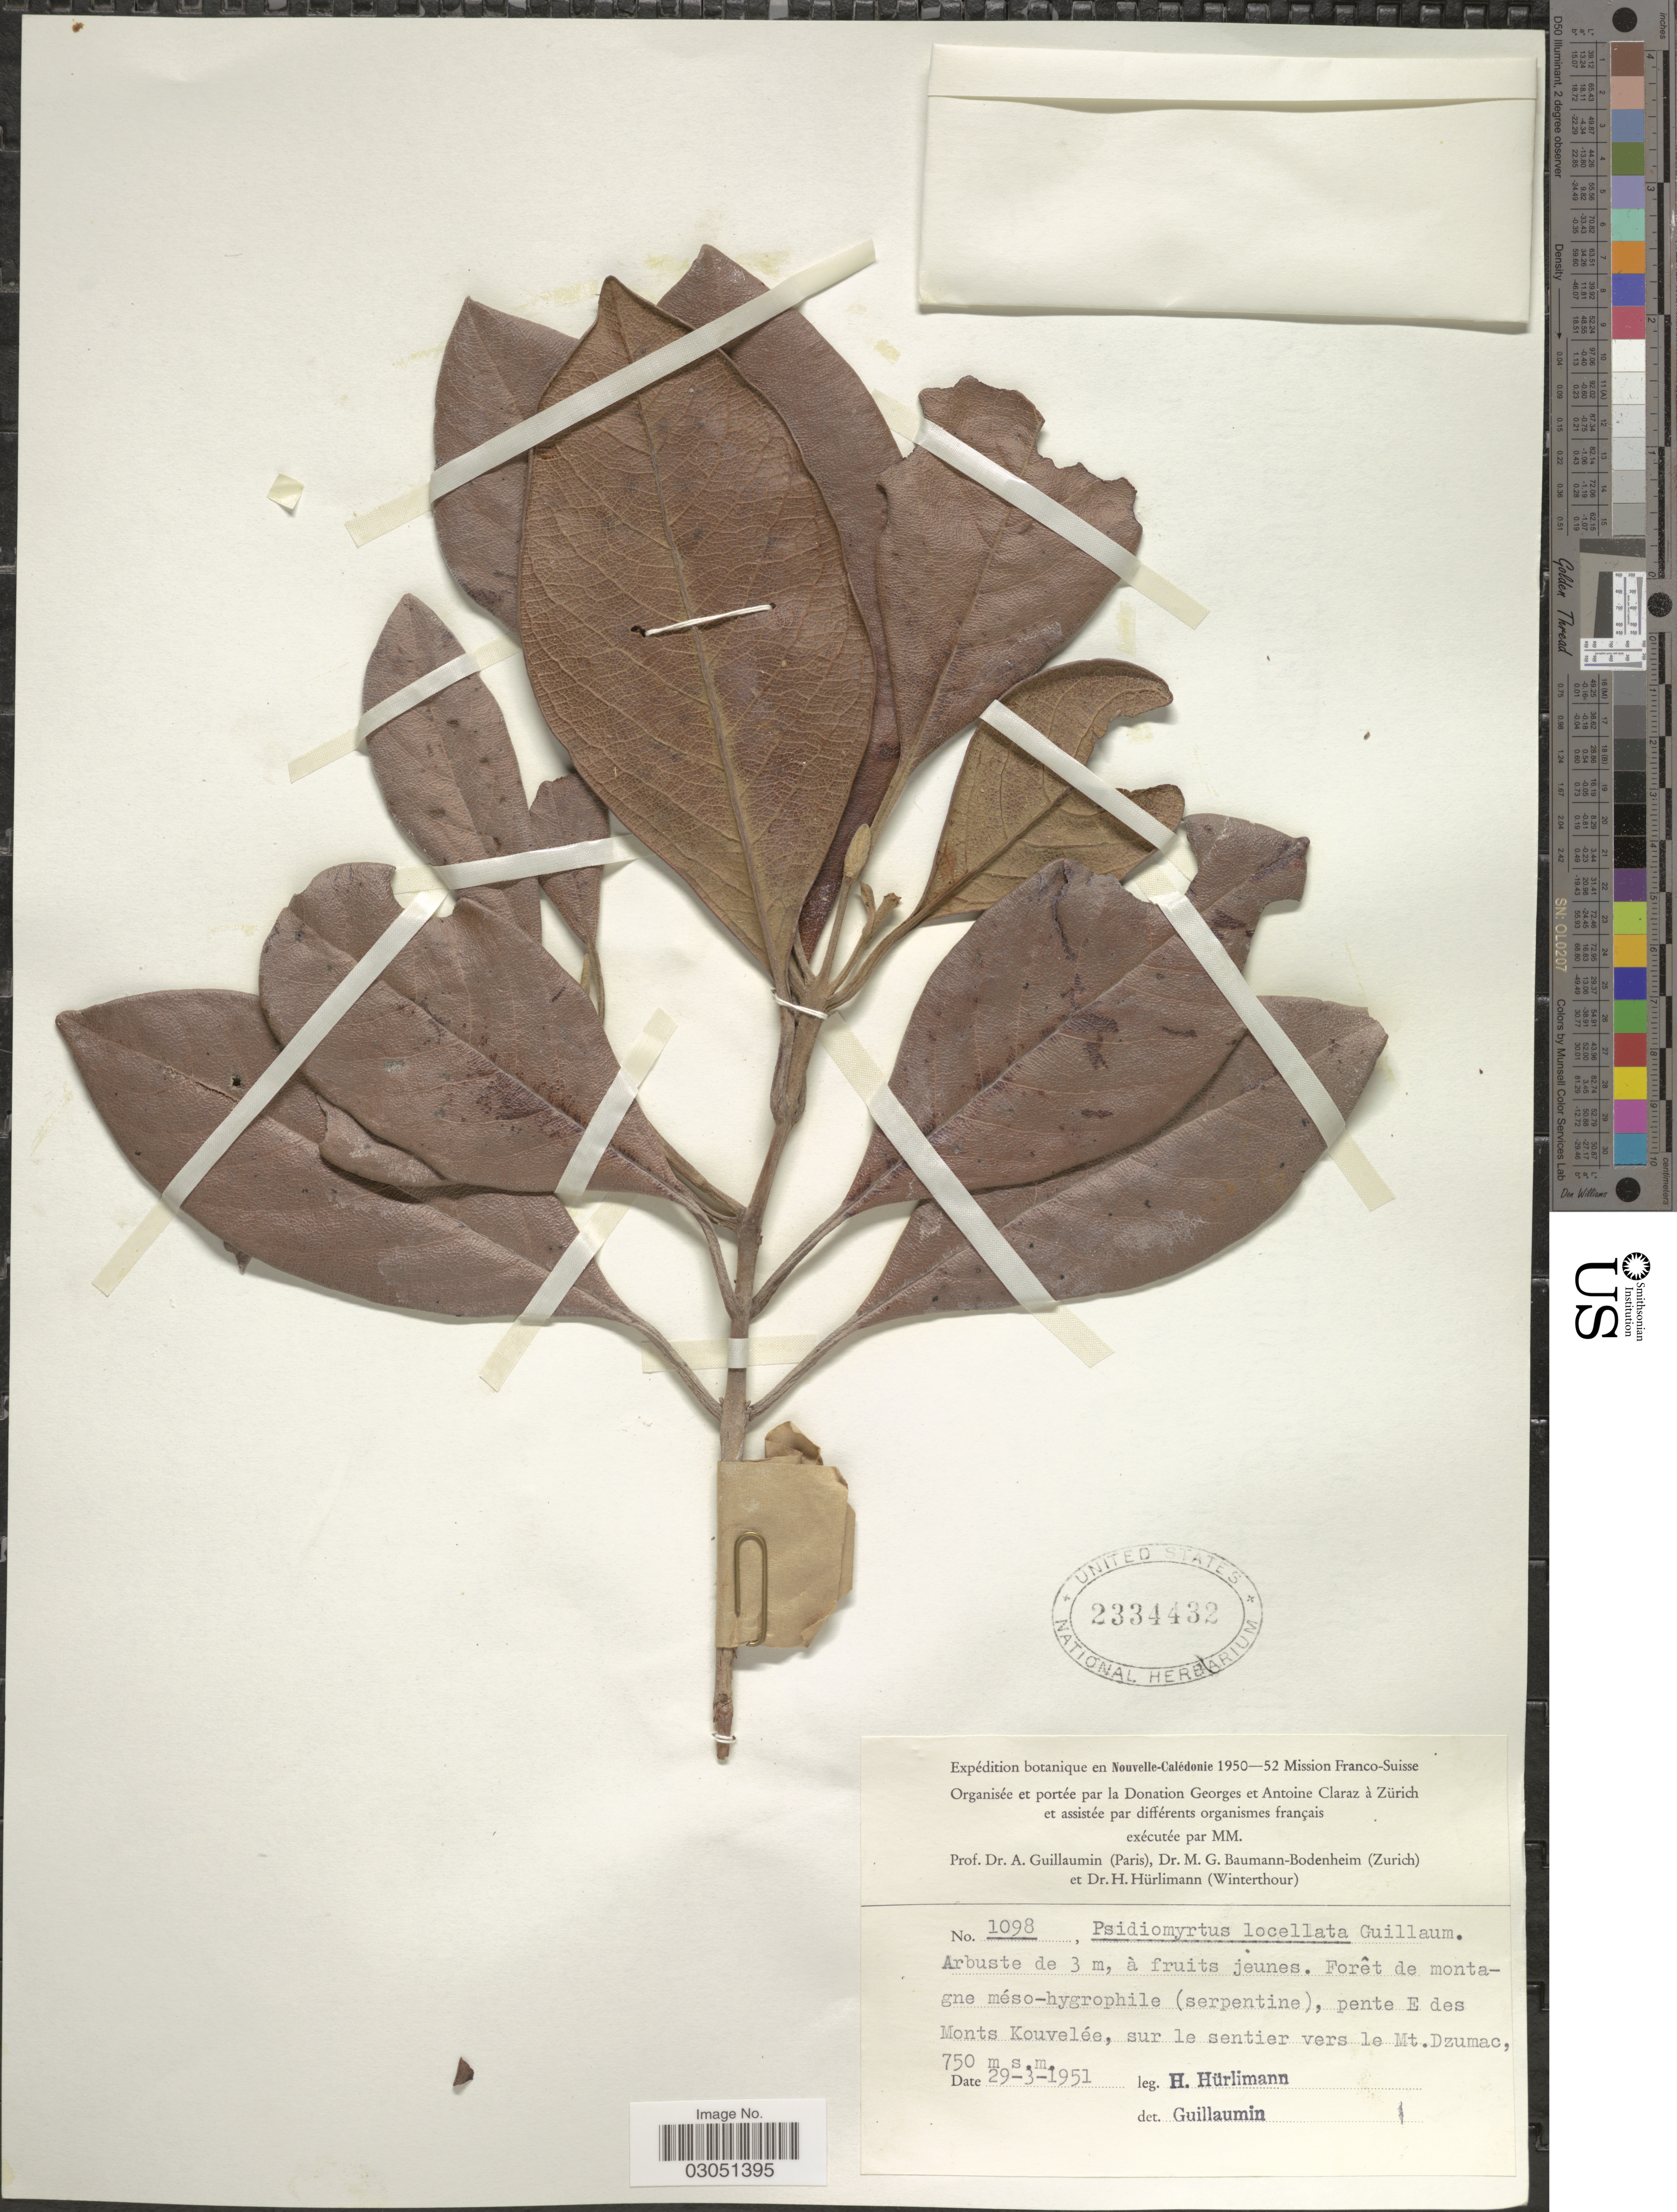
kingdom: Plantae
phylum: Tracheophyta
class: Magnoliopsida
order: Myrtales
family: Myrtaceae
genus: Rhodomyrtus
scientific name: Rhodomyrtus locellata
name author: (Guillaumin) Burret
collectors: H. Hürlimann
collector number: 1098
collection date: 1951-03-29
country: New Caledonia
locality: Nouvelle-Calédonie, pente E des Monts Kouvelée, sur le sentier vers le Mt. Dzumac.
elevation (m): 750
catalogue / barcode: US 2334432